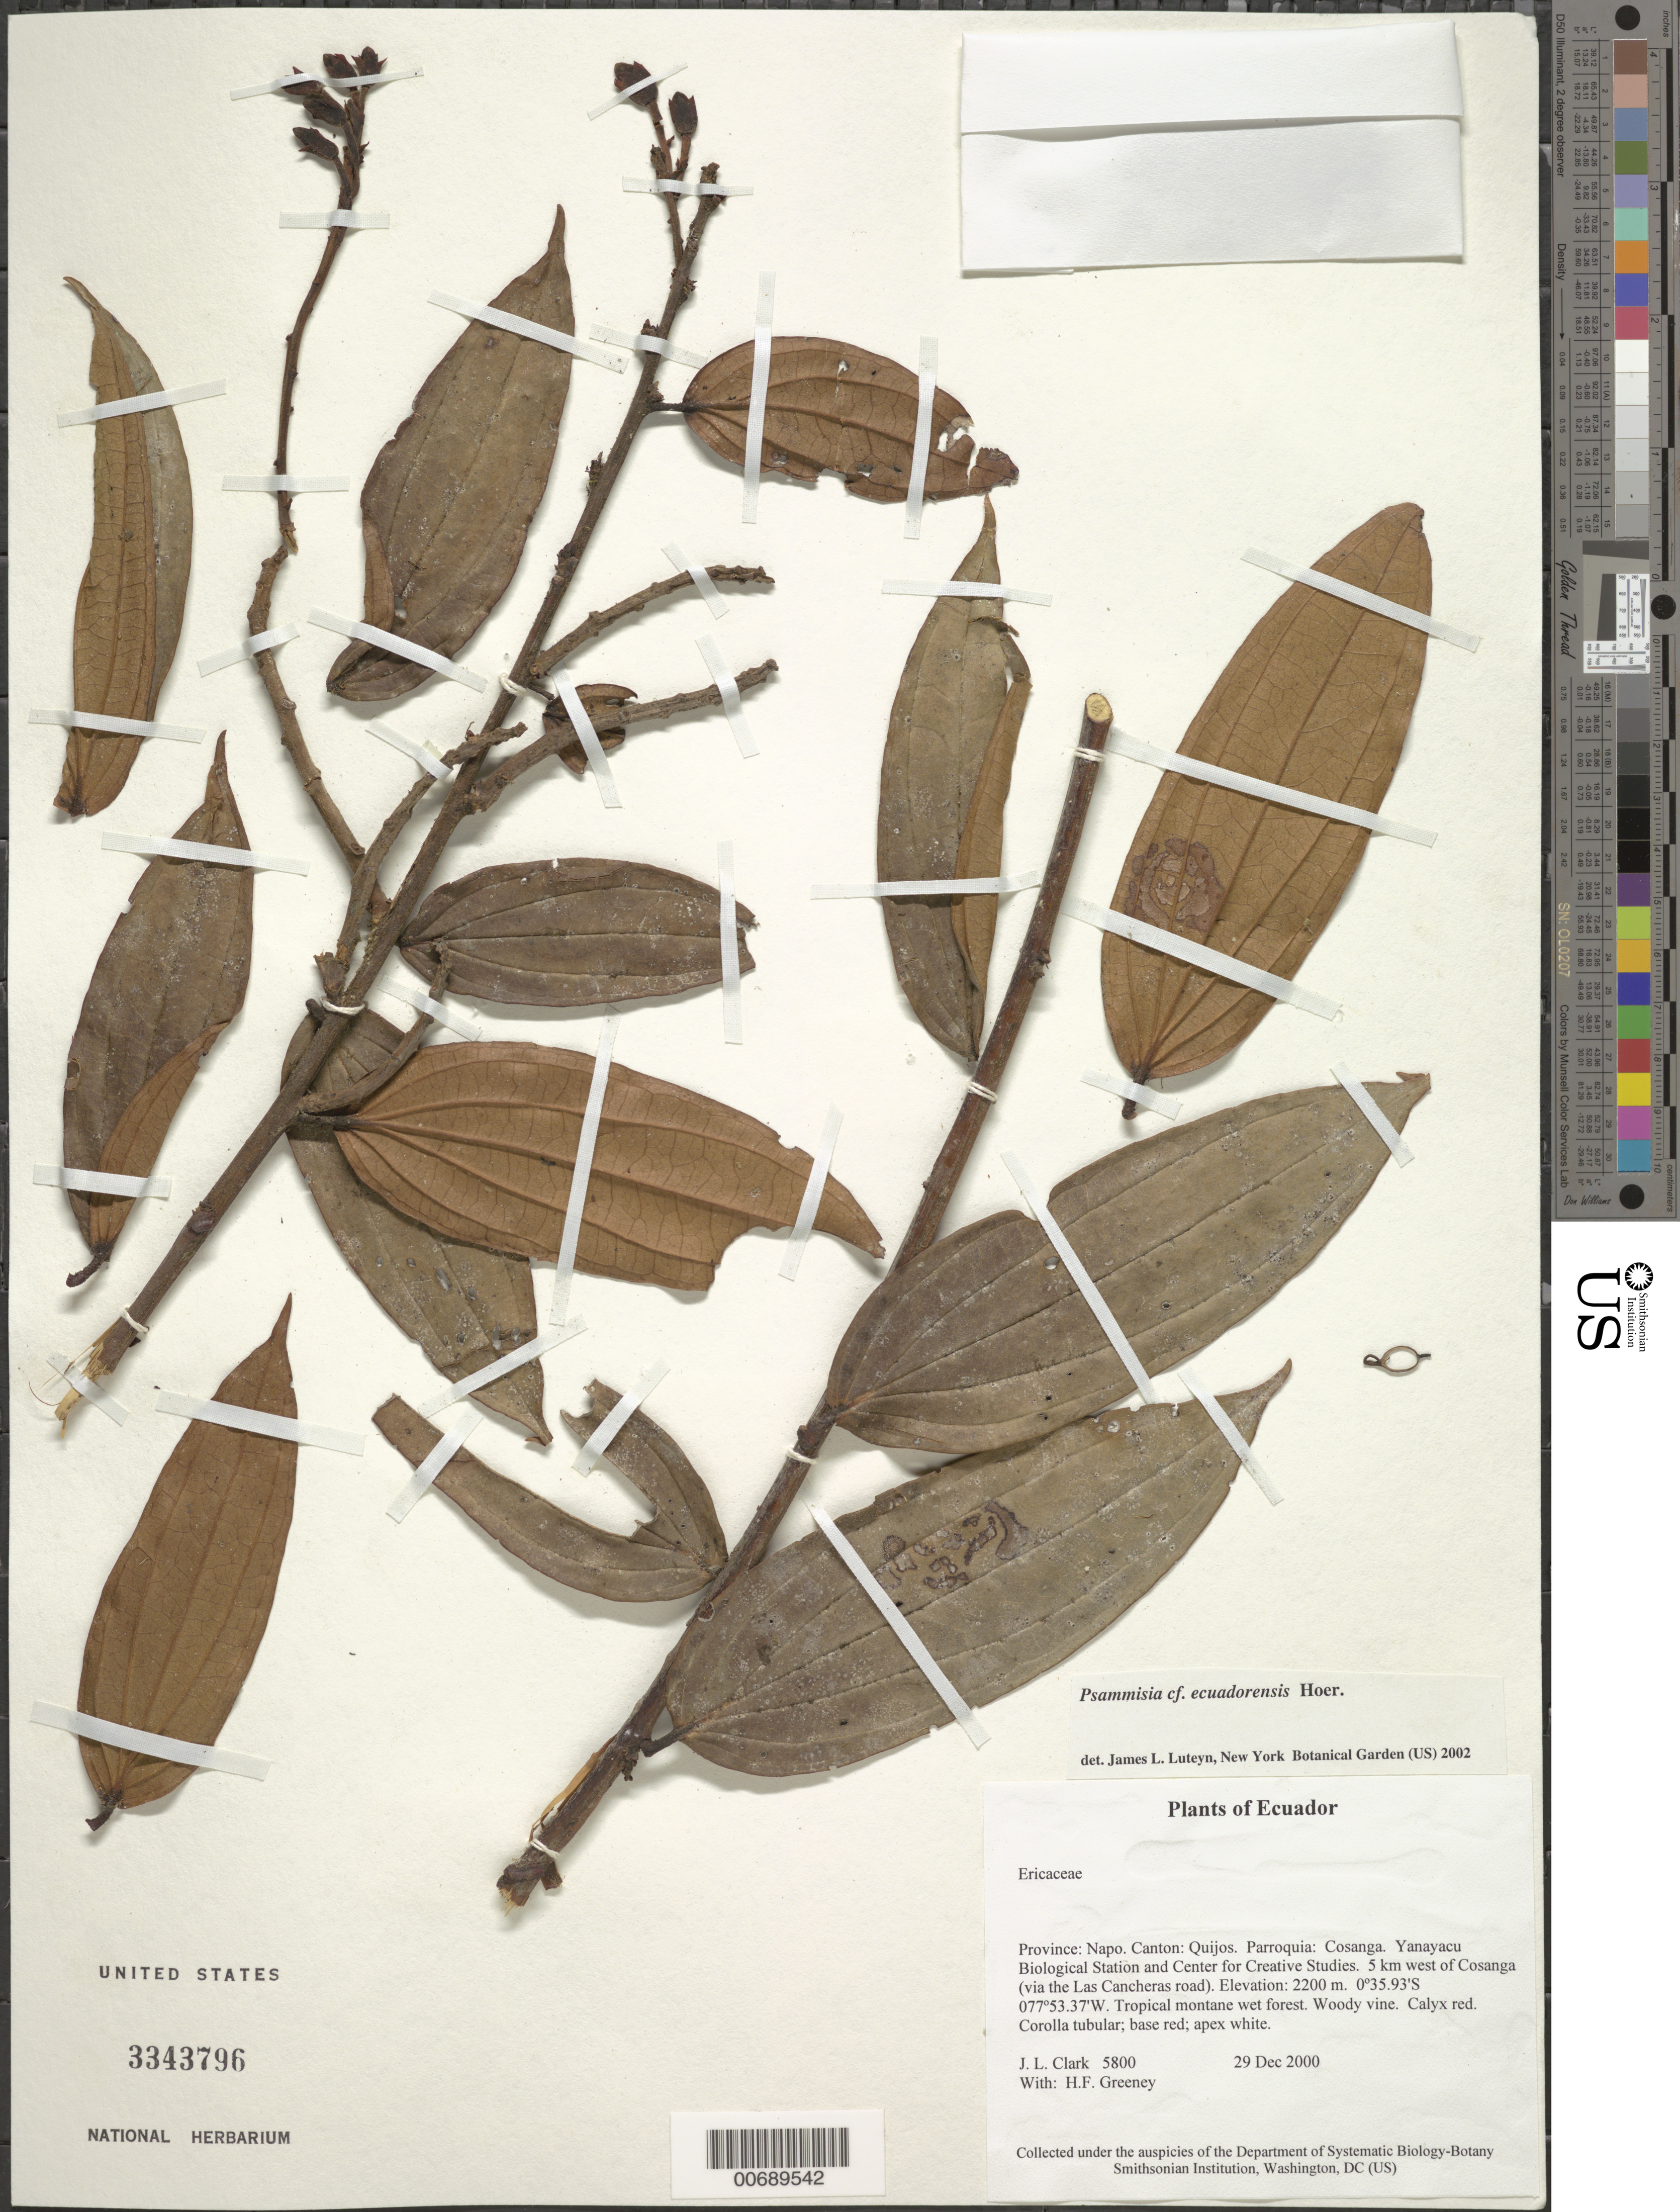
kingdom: Plantae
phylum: Tracheophyta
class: Magnoliopsida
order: Ericales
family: Ericaceae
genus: Psammisia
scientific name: Psammisia ecuadorensis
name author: Hoerold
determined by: Luteyn, J. L.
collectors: J. L. Clark & H. Greeney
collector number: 5800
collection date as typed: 29 Dec 2000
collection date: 2000-12-29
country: Ecuador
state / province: Napo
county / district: Quijos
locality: Parroquia: Cosanga. Yanayacu Biological Station and Center for Creative Studies. 5 km west of Cosanga (via the Las Cancheras road).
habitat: Tropical montane wet forest.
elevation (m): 2200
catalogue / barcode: US 3343796